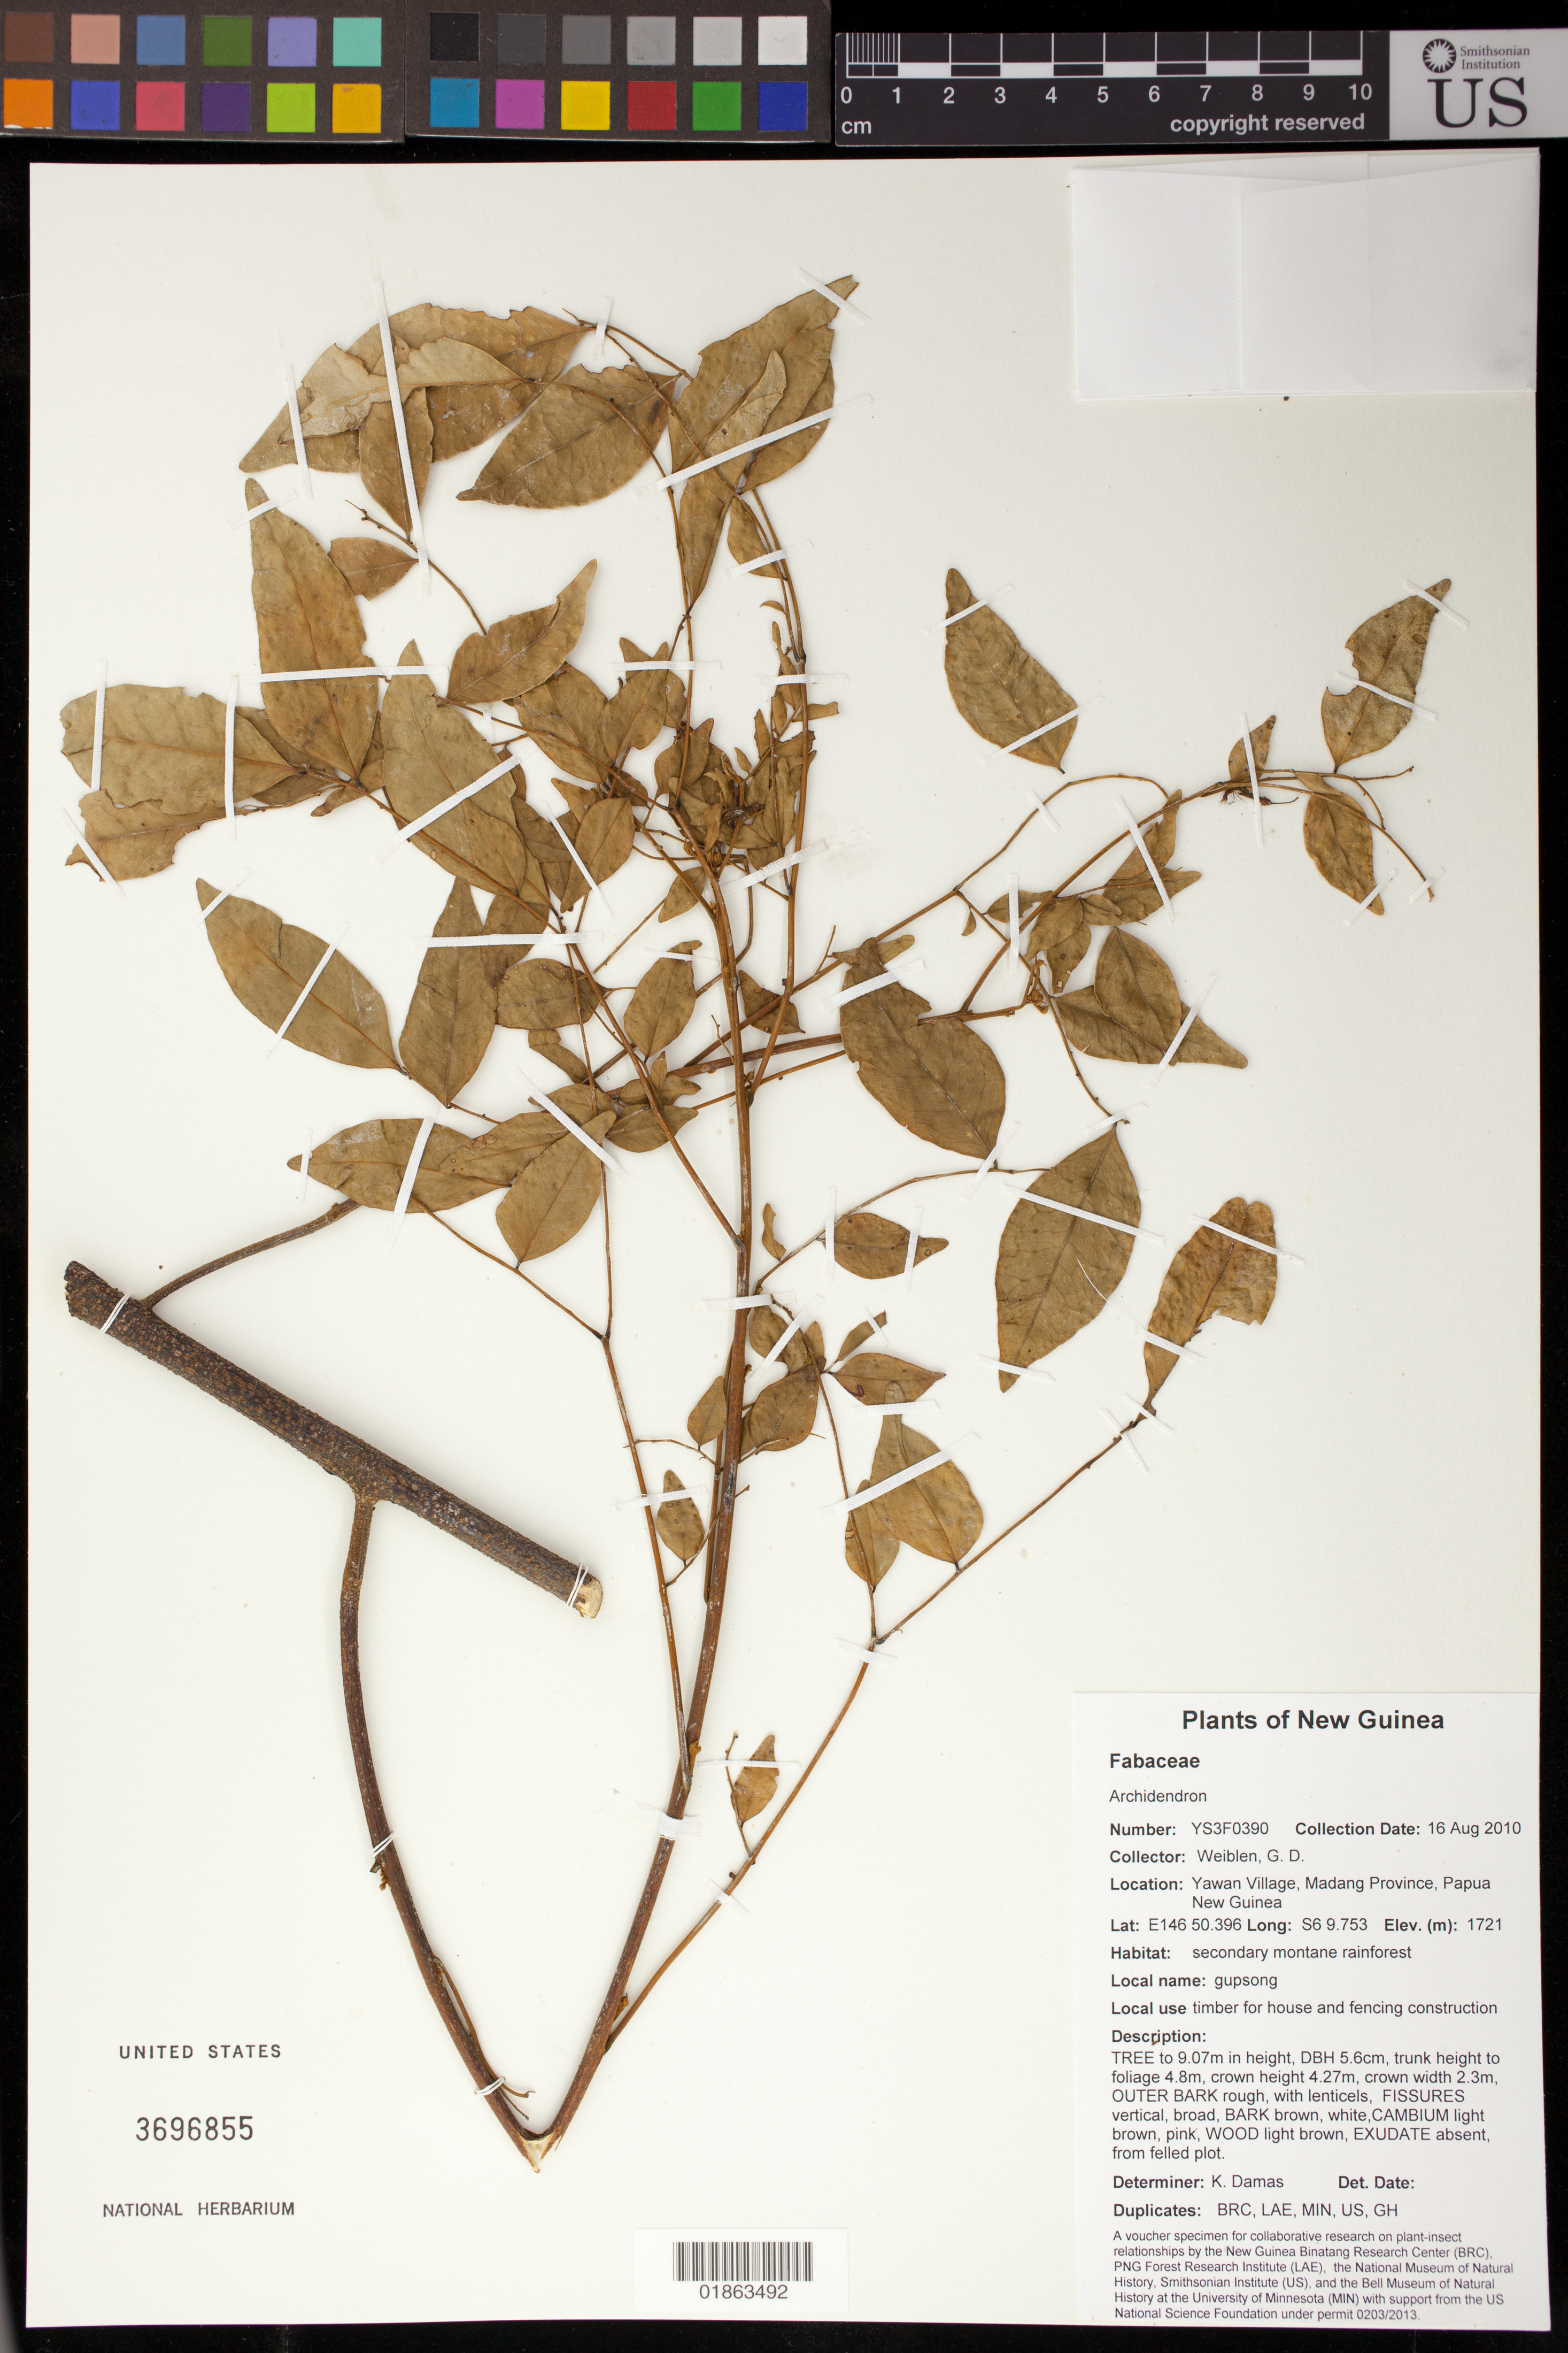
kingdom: Plantae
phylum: Tracheophyta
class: Magnoliopsida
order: Fabales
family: Fabaceae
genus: Archidendron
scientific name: Archidendron sp.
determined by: Damas, K.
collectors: G. D. Weiblen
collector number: YS3F0390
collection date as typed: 16 Aug 2010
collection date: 2010-08-16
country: Papua New Guinea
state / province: Madang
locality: Yawan Village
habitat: secondary montane rainforest.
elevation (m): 1721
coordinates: S6 9.753, E146 50.396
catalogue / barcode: US 3696855